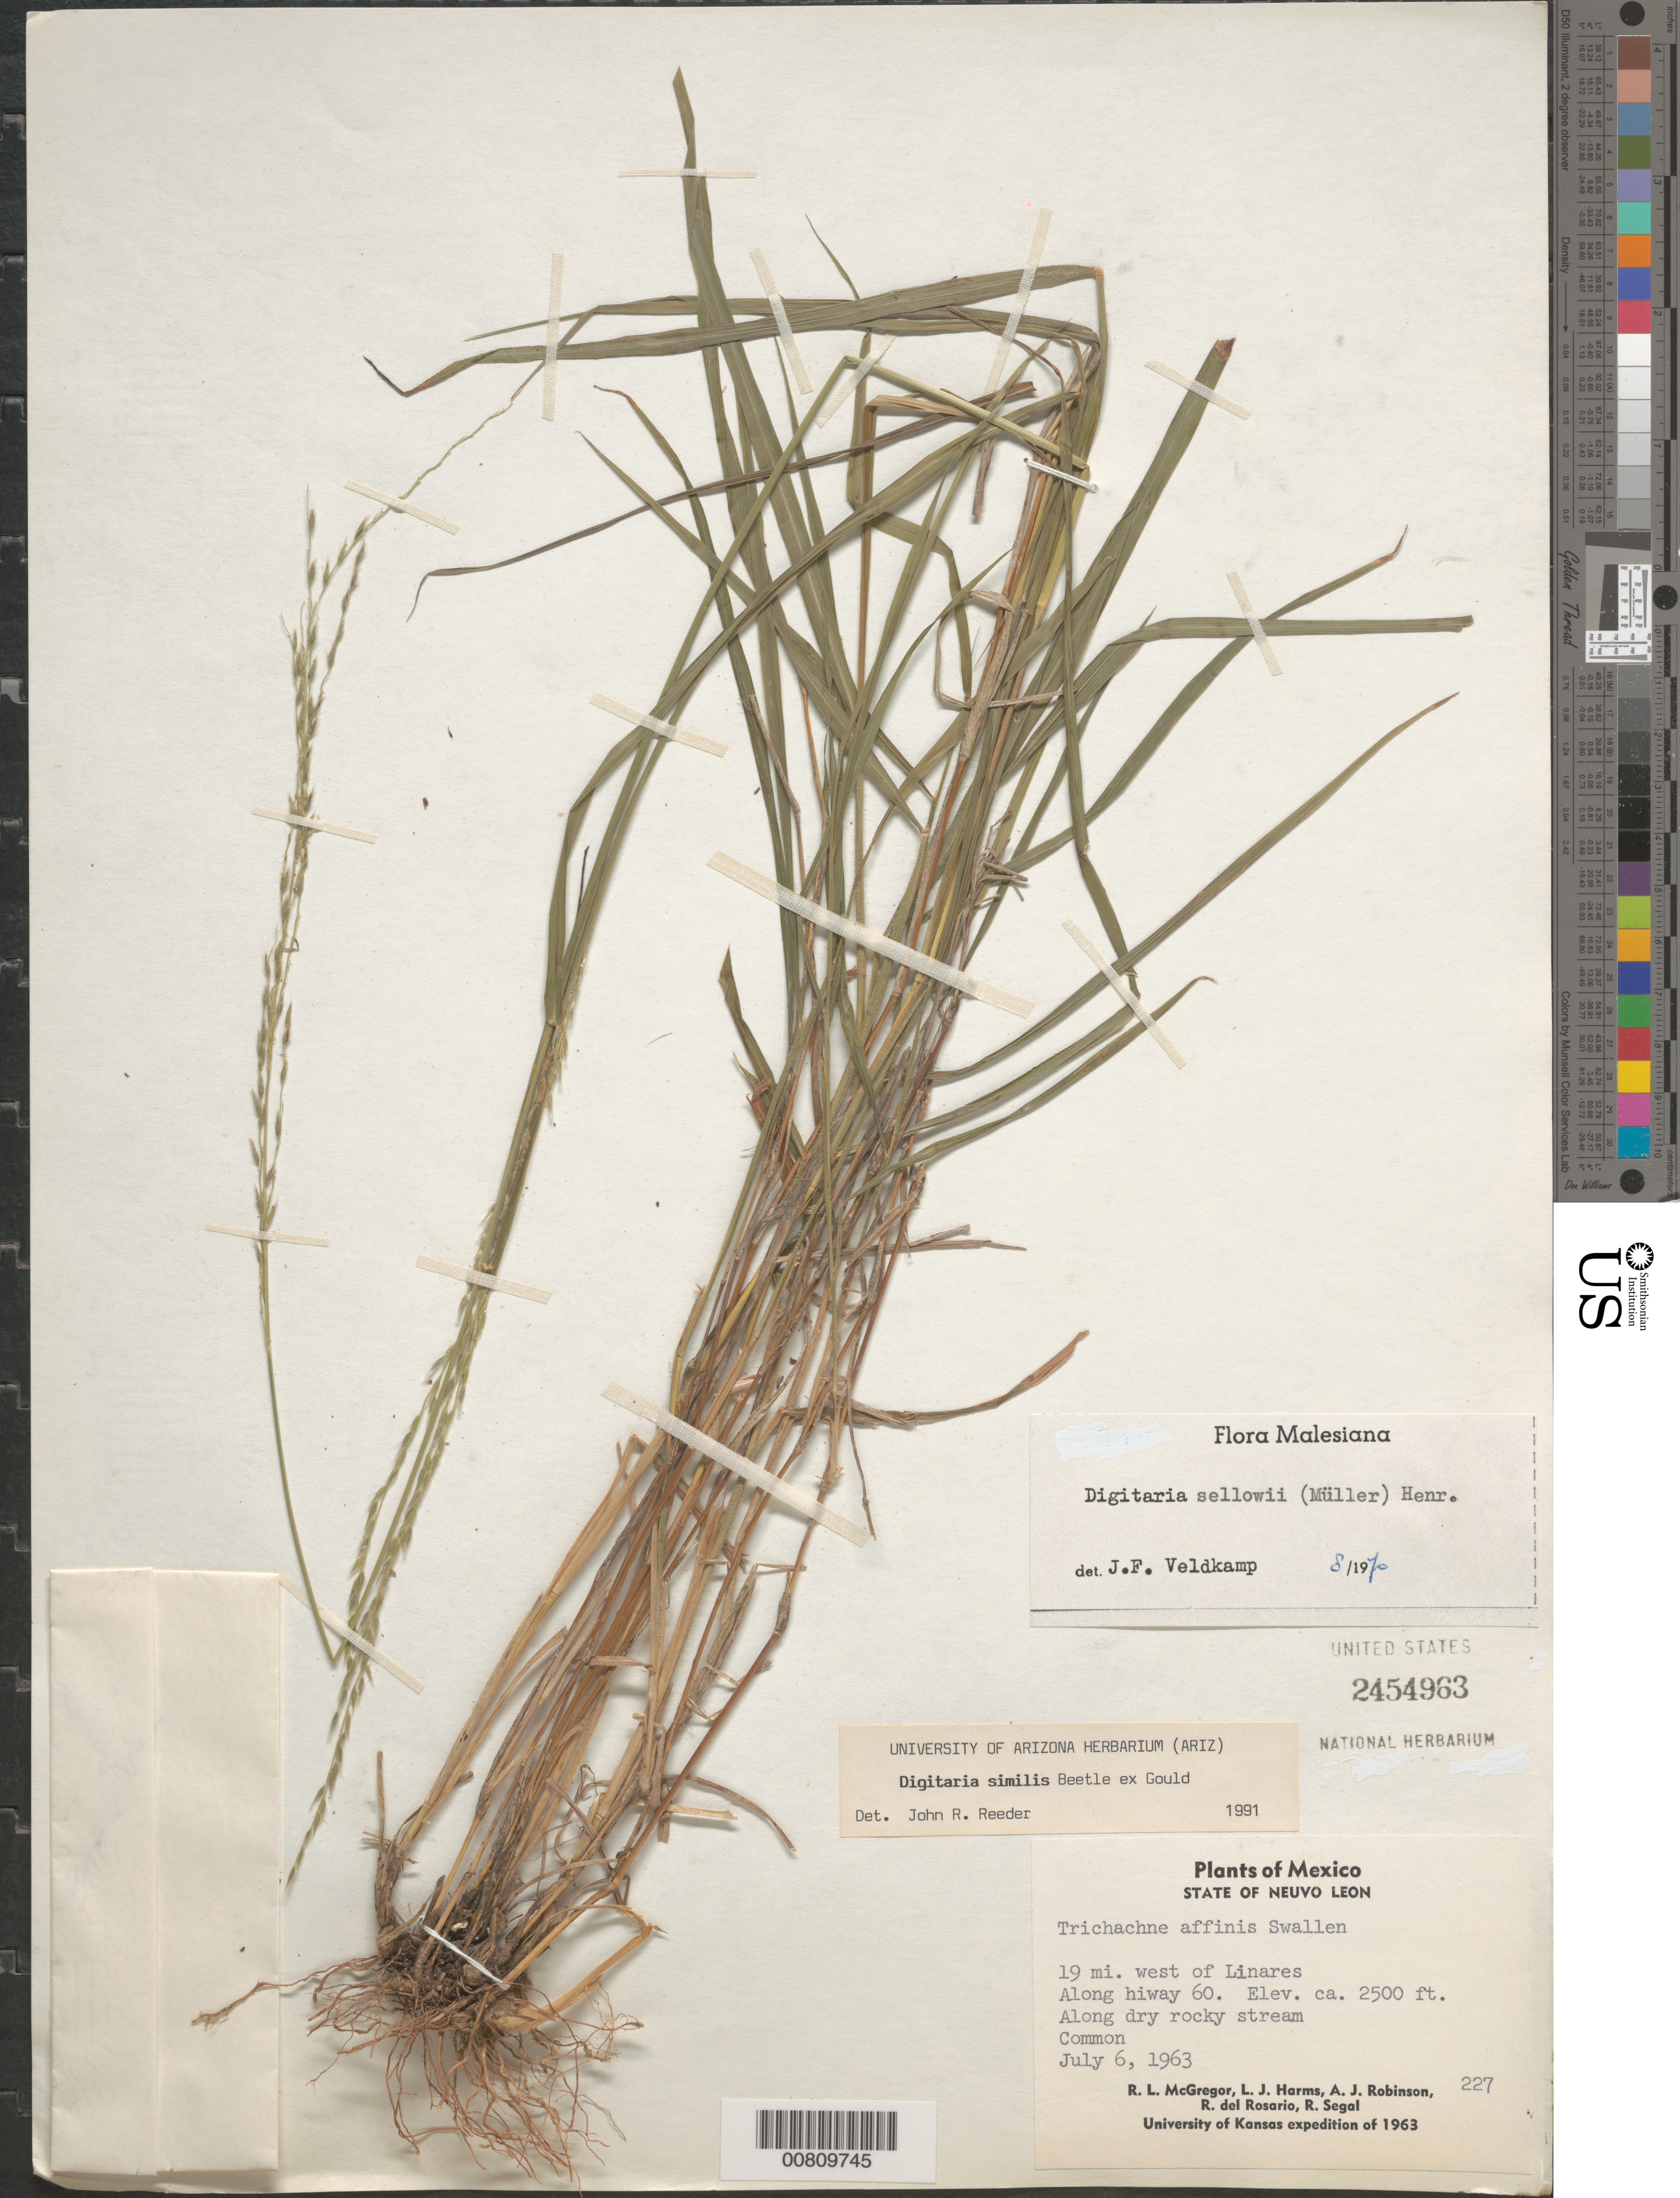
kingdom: Plantae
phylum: Tracheophyta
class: Liliopsida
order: Poales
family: Poaceae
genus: Digitaria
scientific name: Digitaria similis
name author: Beetle ex Gould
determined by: Reeder, J. R., (UNITED STATES)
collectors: R. L. McGregor, L. Harms, A. J. Robinson, R. del Rosario & R. Segal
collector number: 227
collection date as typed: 06 Jul 1963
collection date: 1963-07-06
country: Mexico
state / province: Nuevo León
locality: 19 mi W of Linares, along highway 60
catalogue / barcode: US 2454963